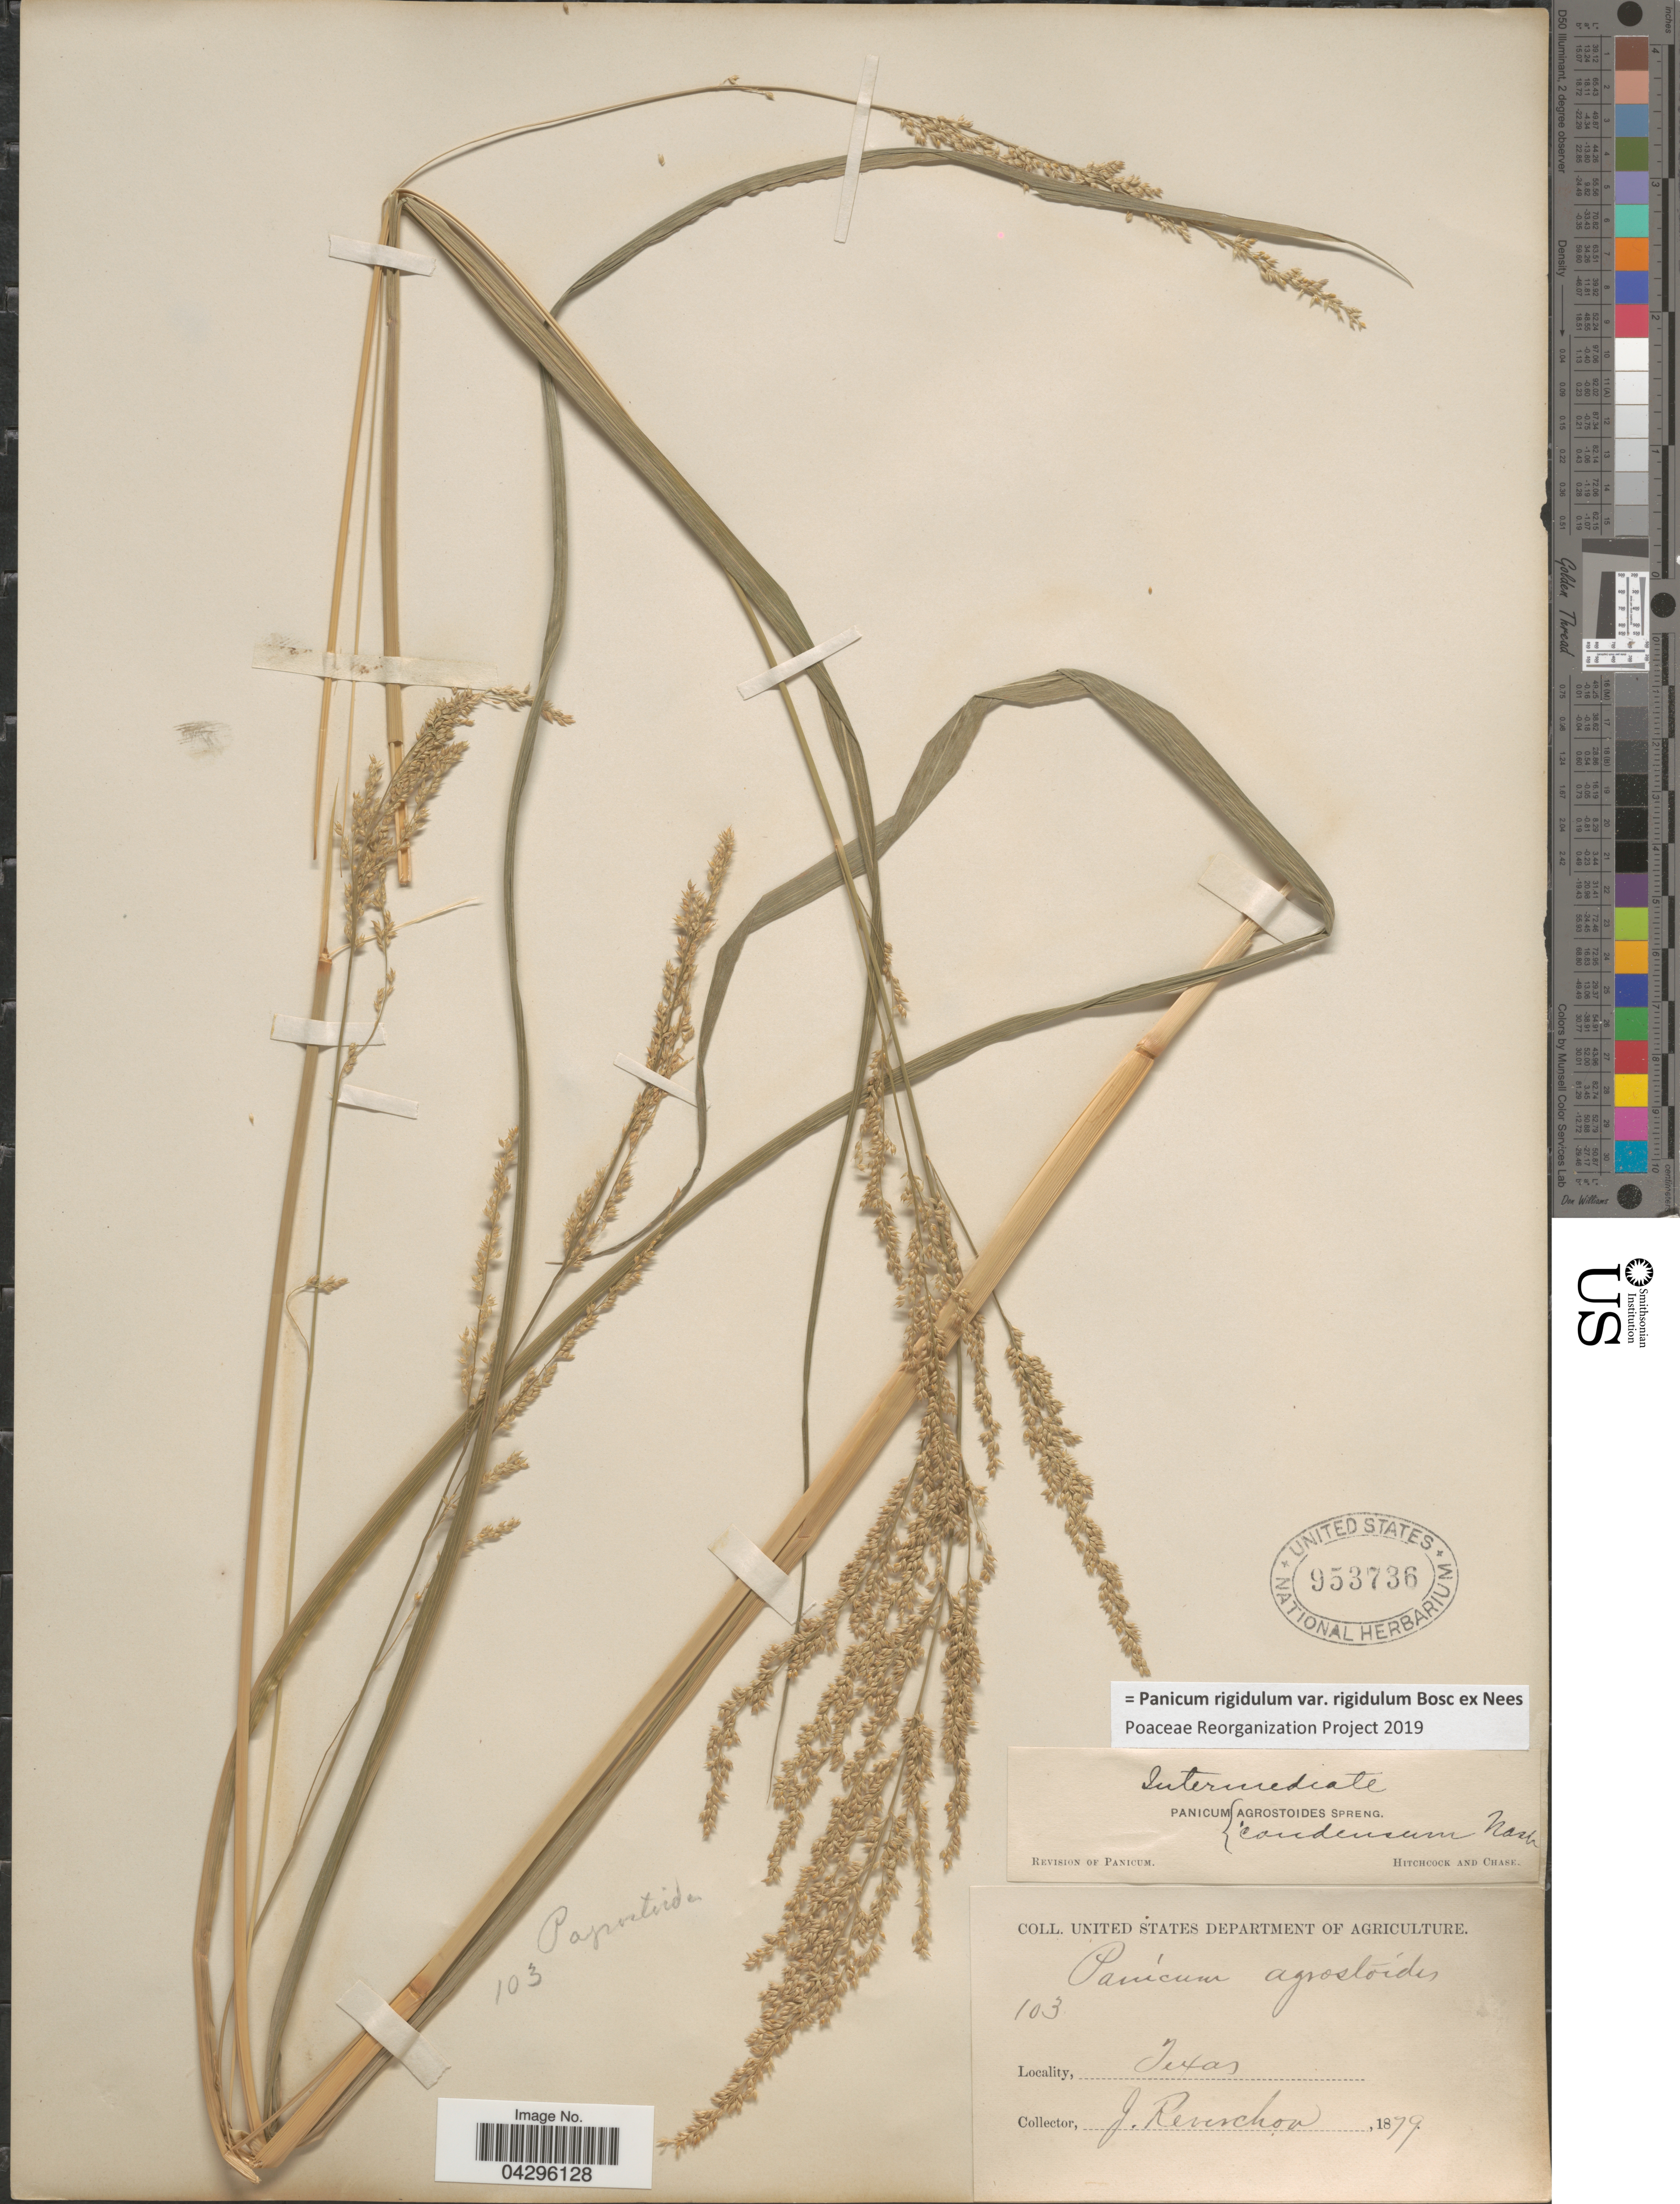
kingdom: Plantae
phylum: Tracheophyta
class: Liliopsida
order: Poales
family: Poaceae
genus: Panicum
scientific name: Panicum rigidulum var. rigidulum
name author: Bosc ex Nees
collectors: J. Reverchon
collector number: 103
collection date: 1879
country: United States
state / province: Texas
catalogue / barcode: US 953736